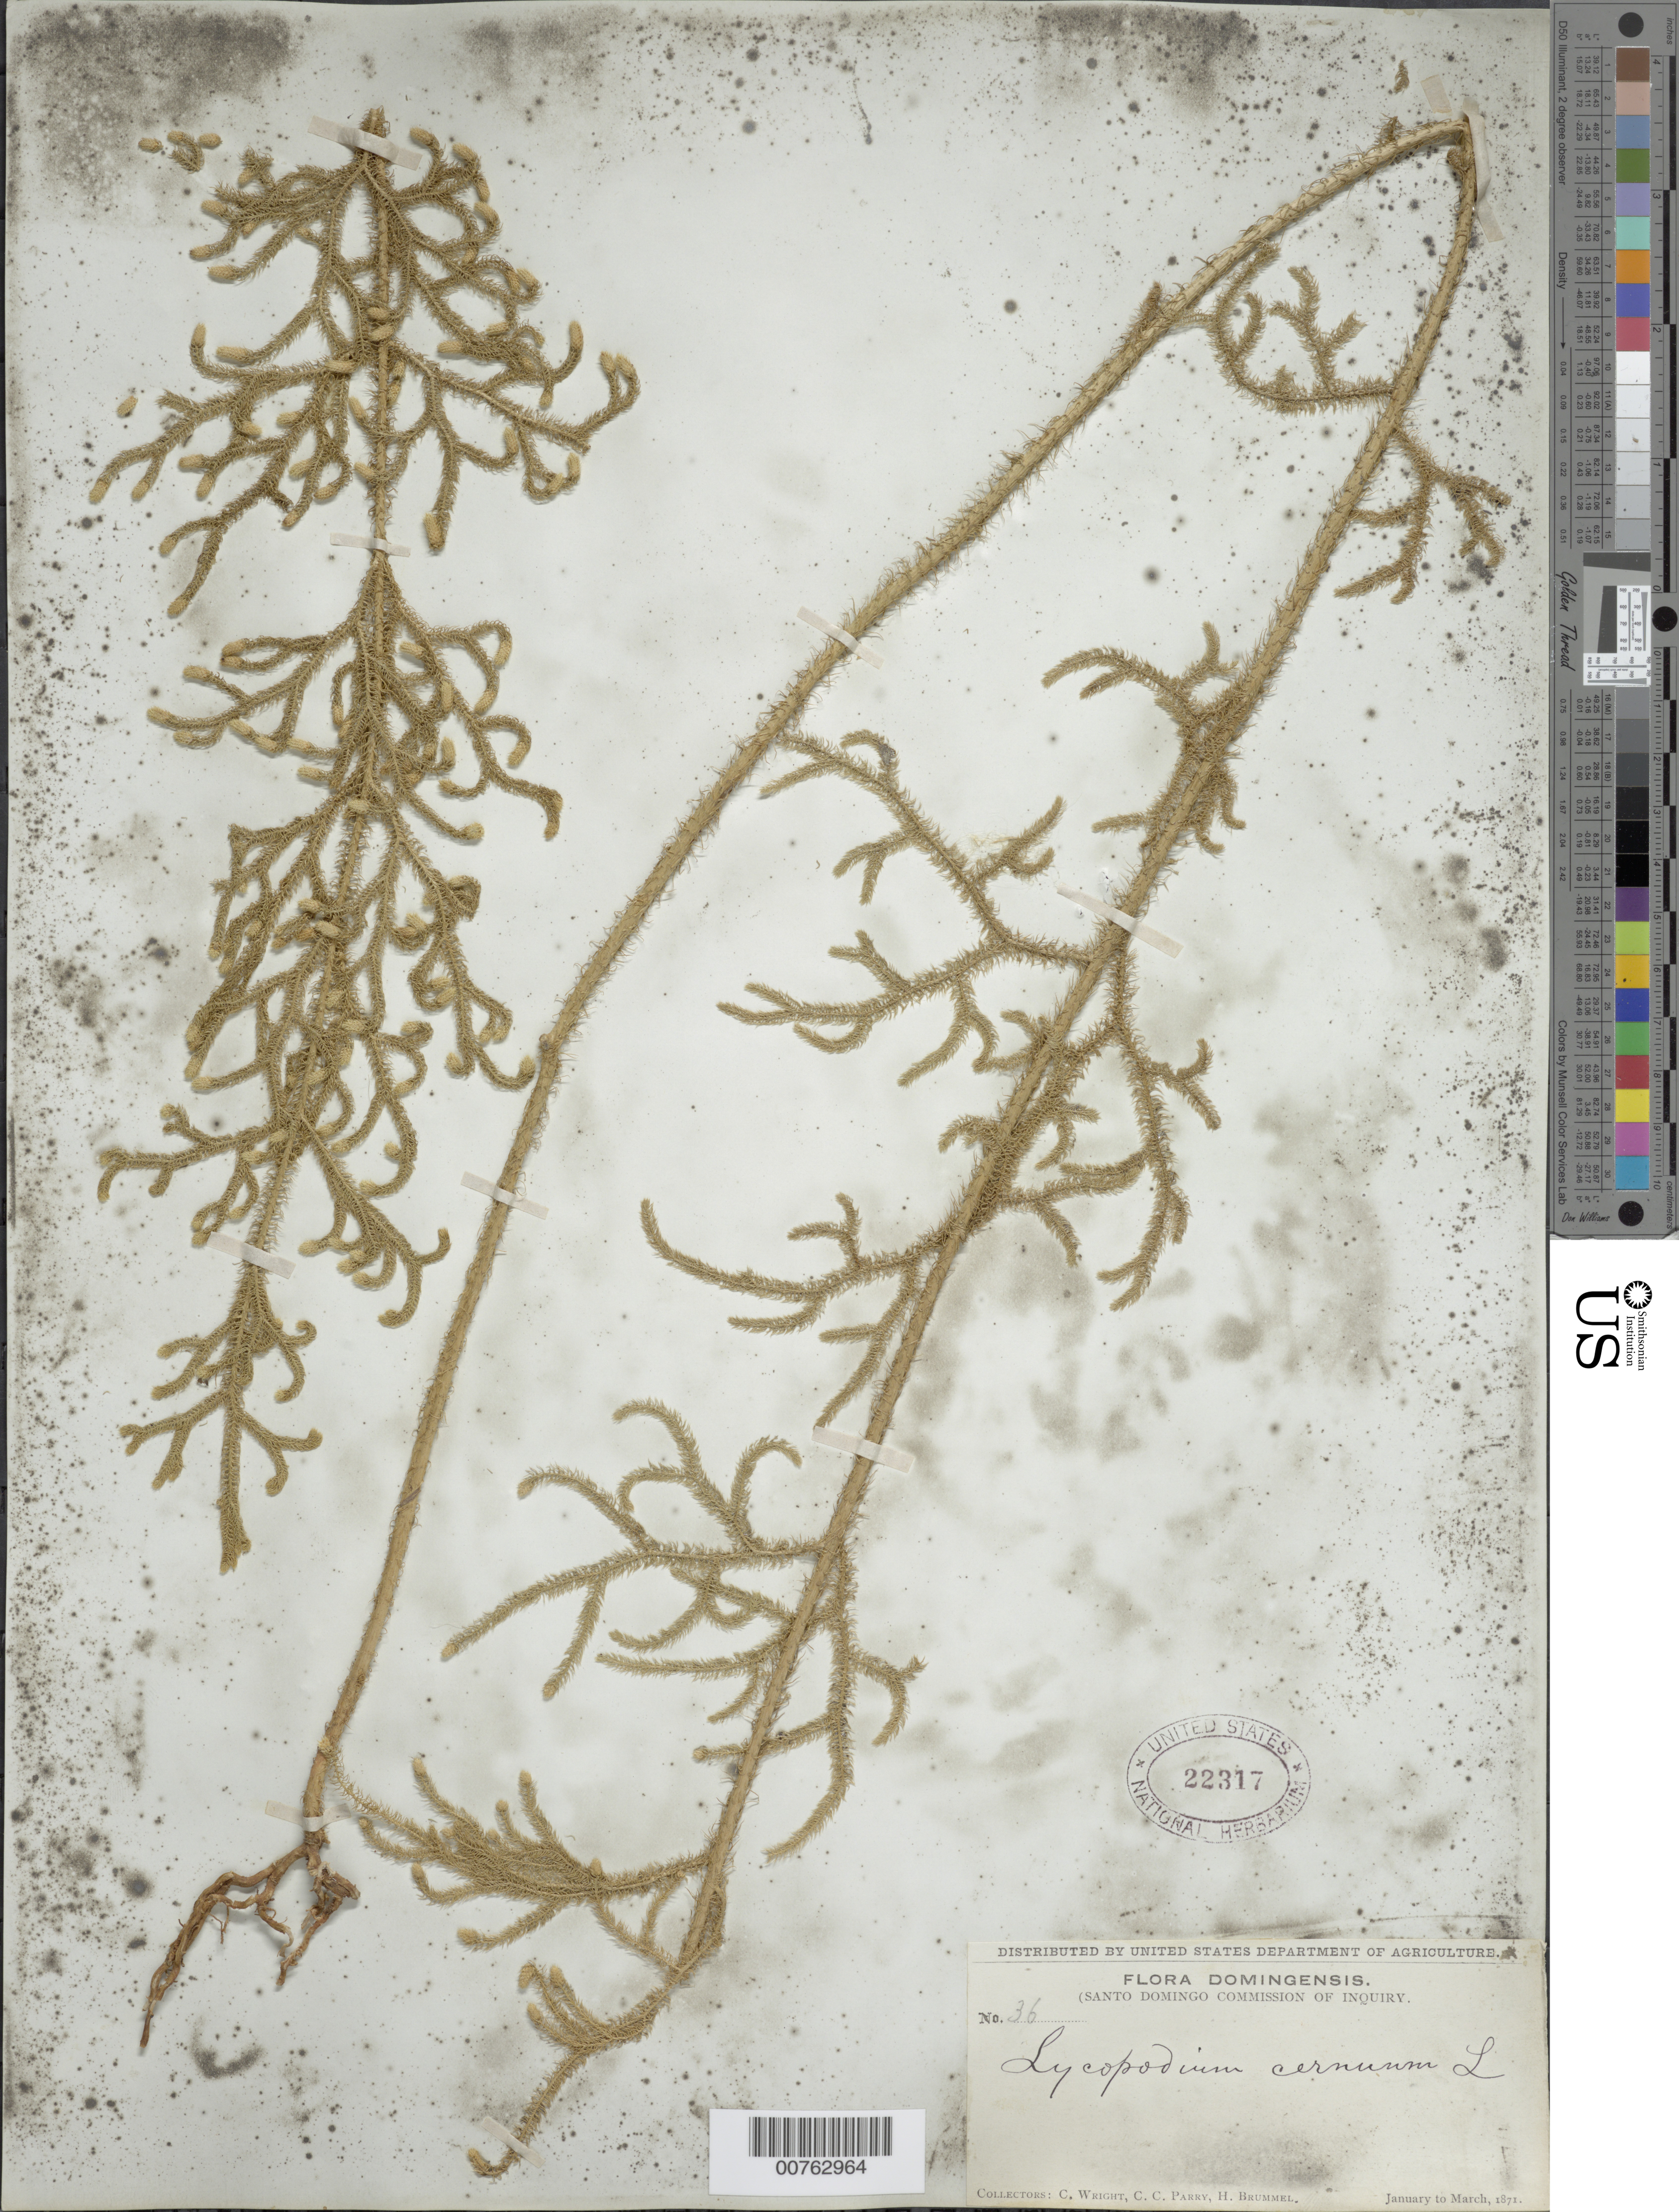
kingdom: Plantae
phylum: Tracheophyta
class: Lycopodiopsida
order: Lycopodiales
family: Lycopodiaceae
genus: Palhinhaea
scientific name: Palhinhaea cernua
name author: (L.) Vasc. & Franco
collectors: C. Wright, C. C. Parry & H. Brummel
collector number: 36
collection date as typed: Jan 1871 to -- Mar 1871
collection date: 1871-01/1871-03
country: Dominican Republic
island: Hispaniola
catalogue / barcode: US 22317